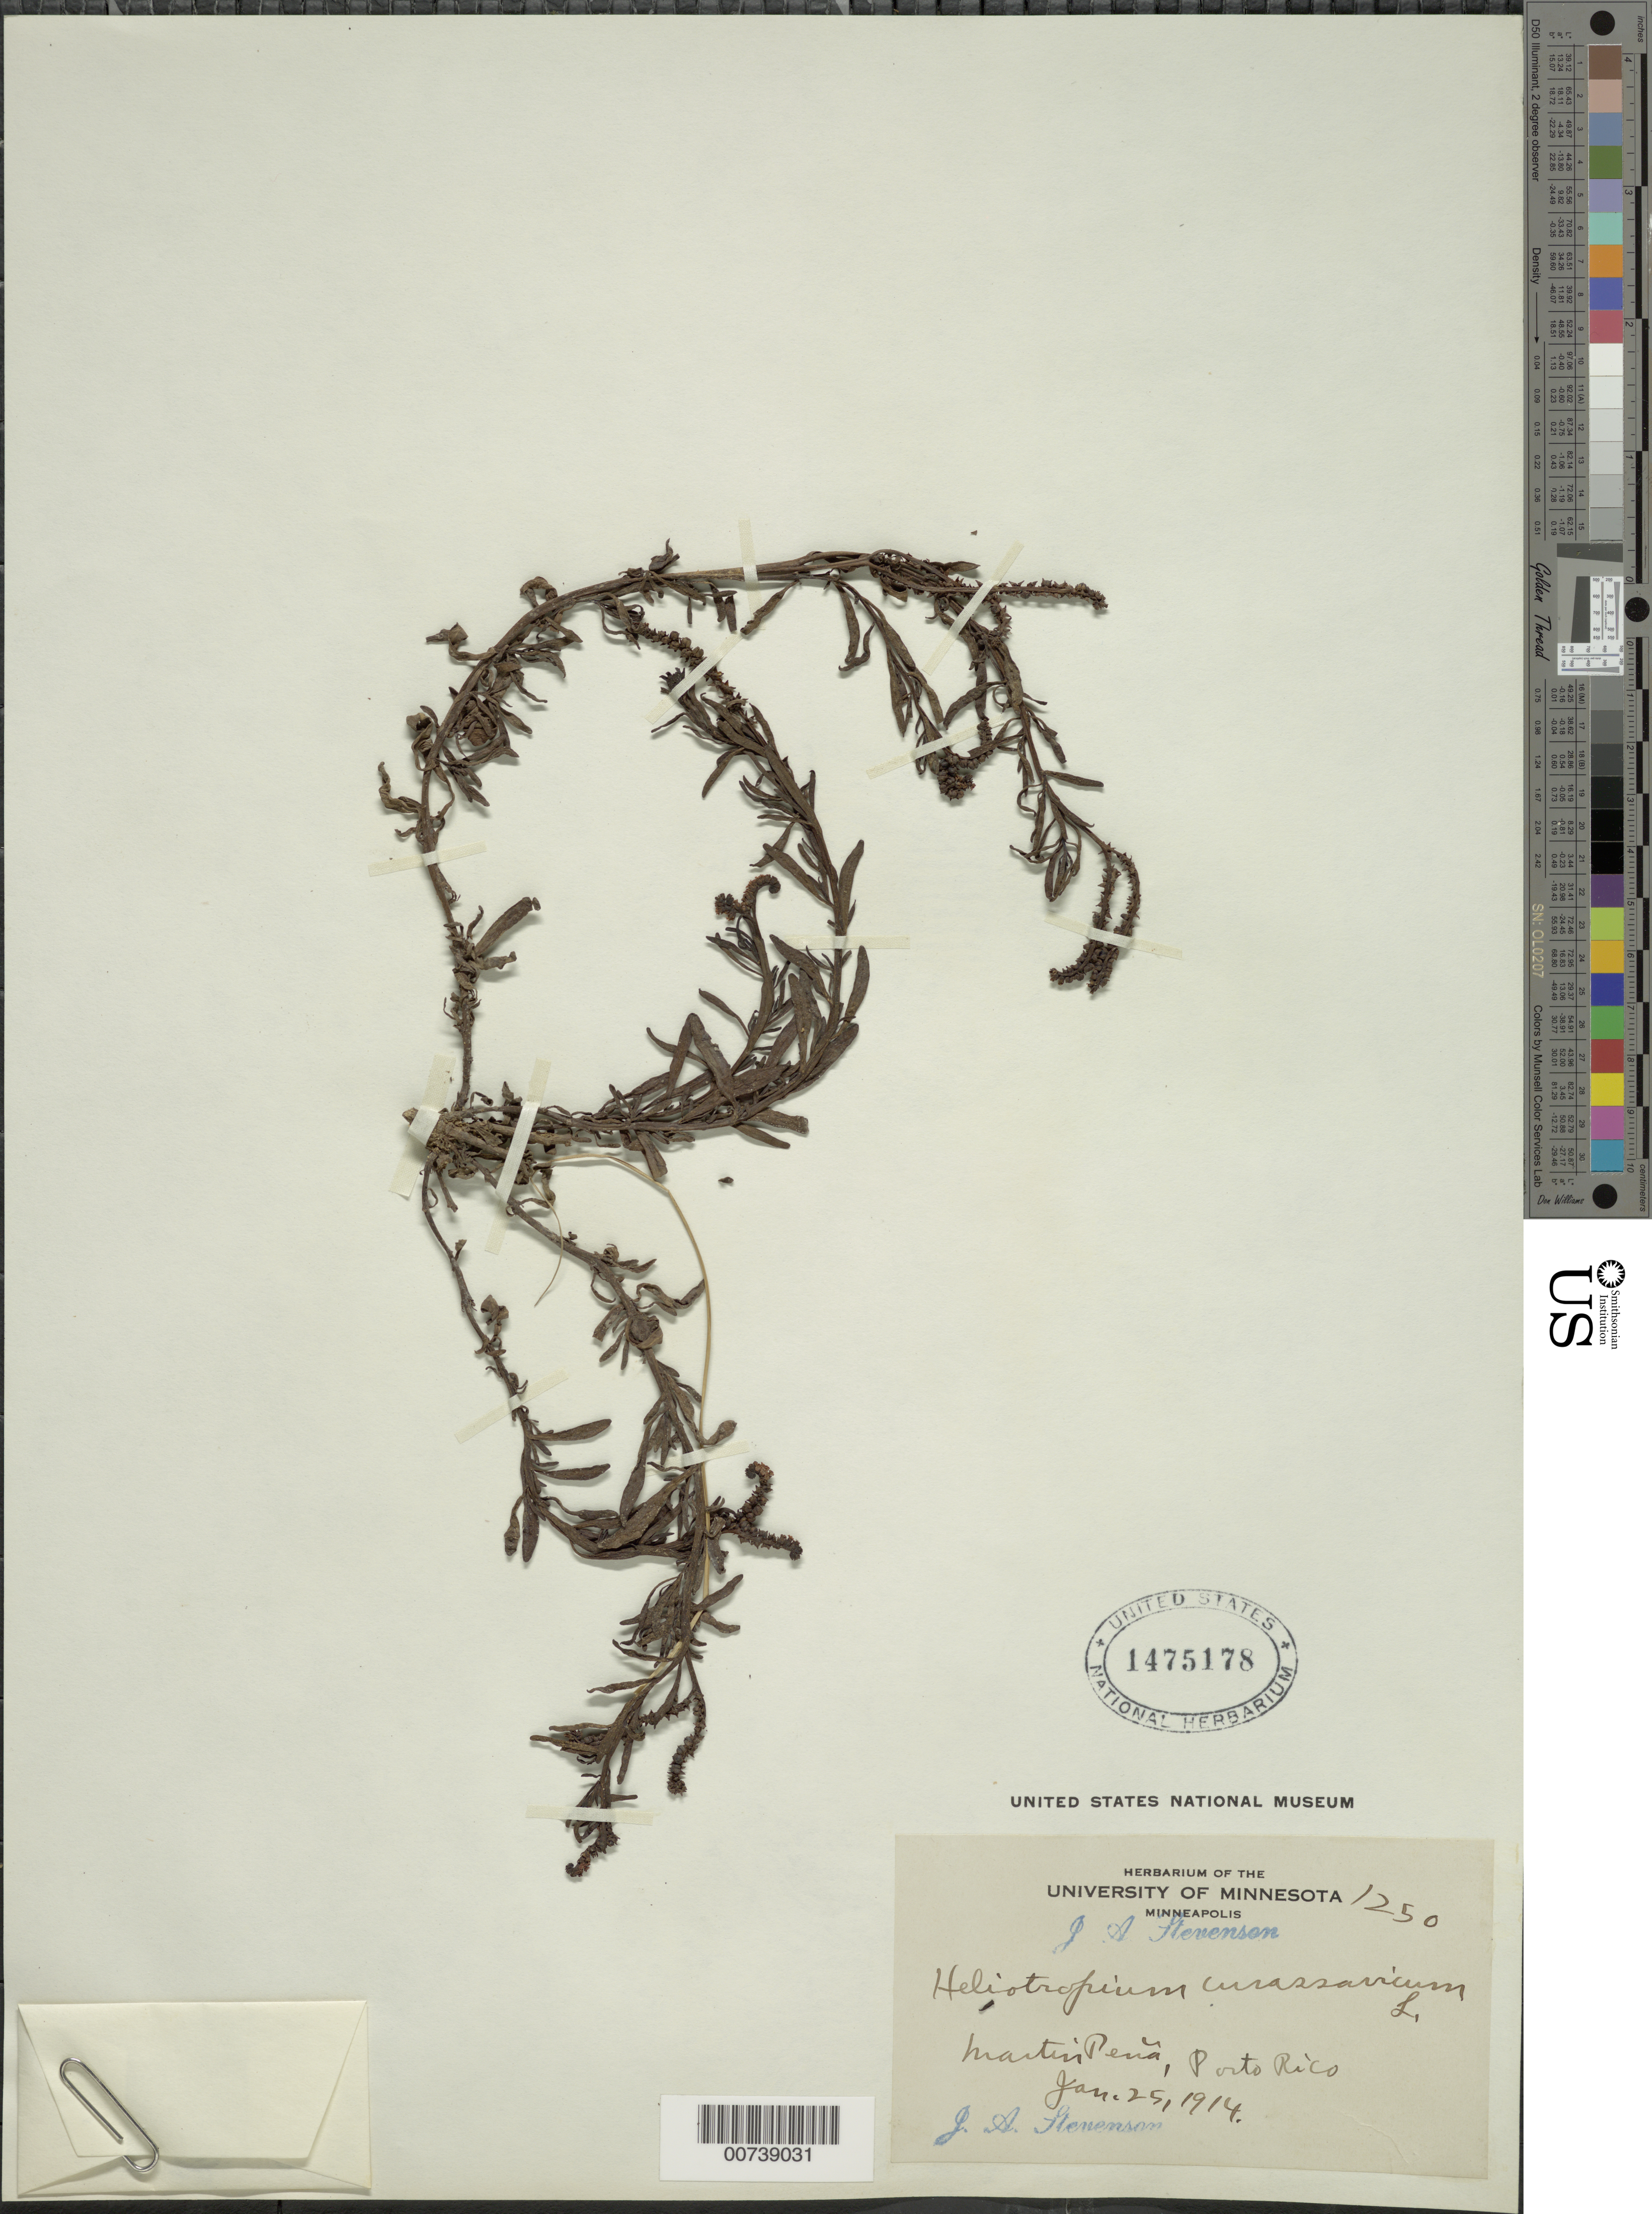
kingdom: Plantae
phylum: Tracheophyta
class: Magnoliopsida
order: Boraginales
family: Heliotropiaceae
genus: Heliotropium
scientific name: Heliotropium curassavicum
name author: L.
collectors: J. Stevenson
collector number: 1250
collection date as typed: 25 Jan 1914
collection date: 1914-01-25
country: Puerto Rico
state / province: San Juan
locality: Martín Peña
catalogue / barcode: US 1475178